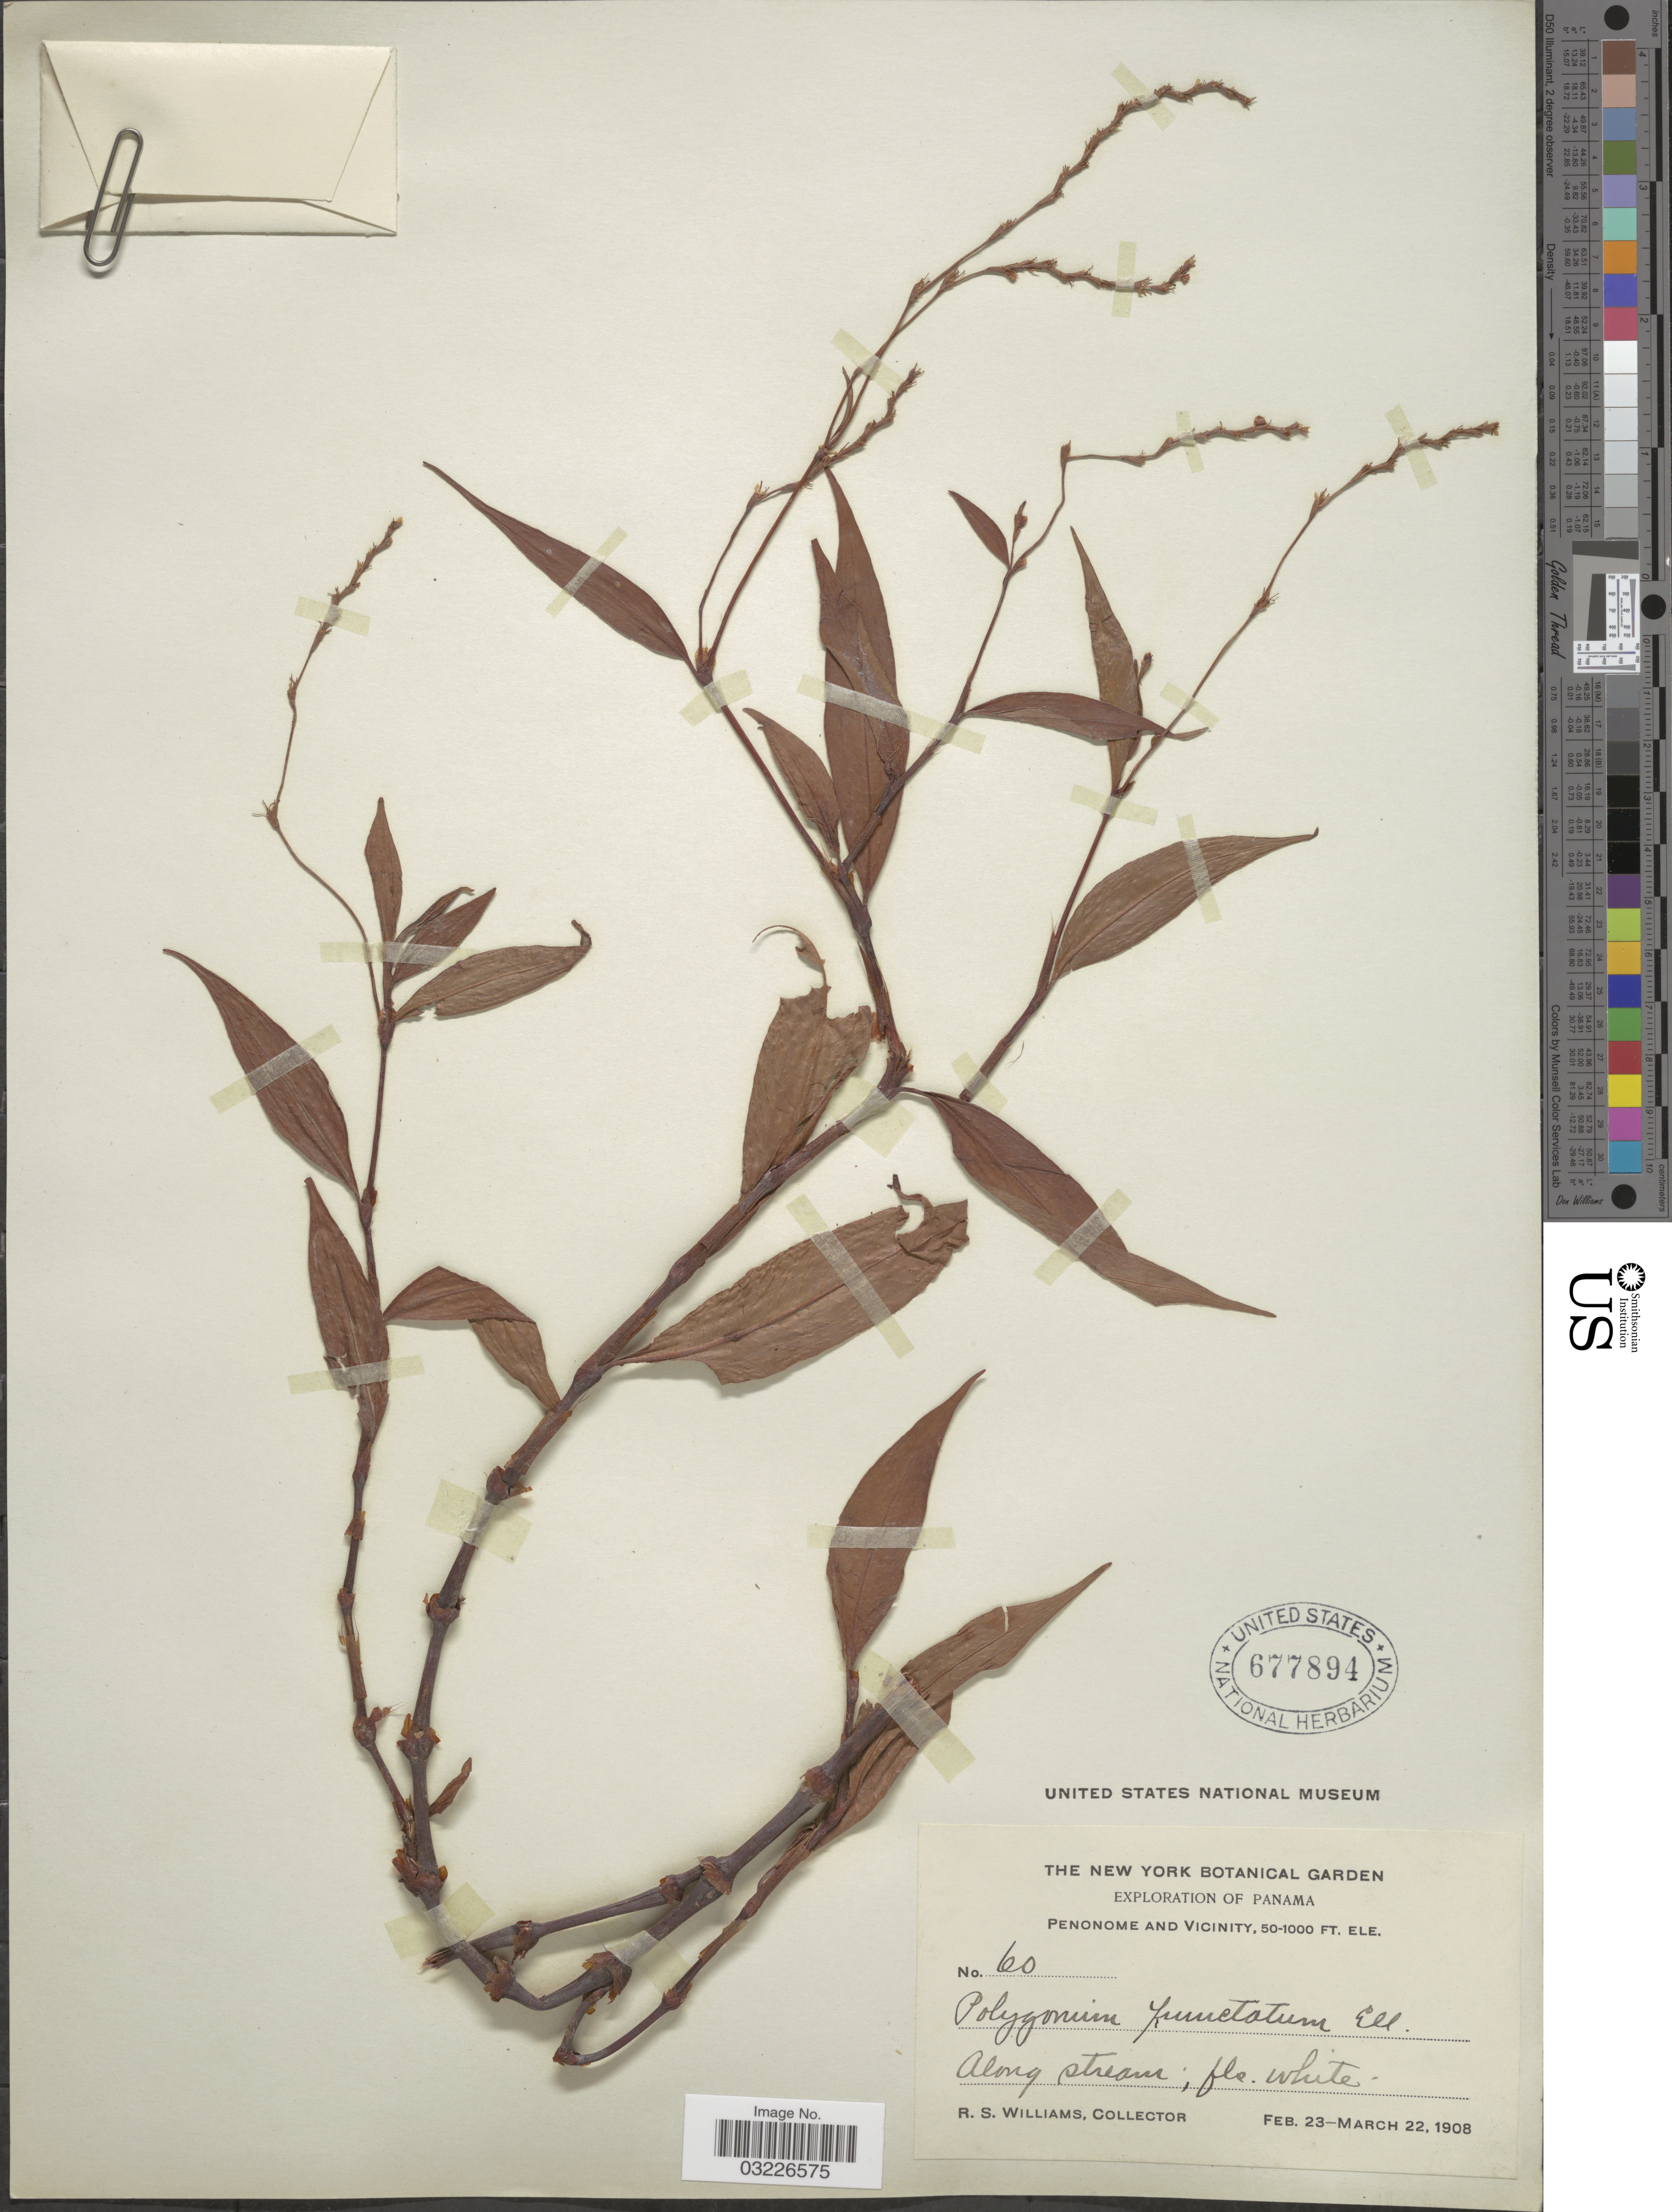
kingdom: Plantae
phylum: Tracheophyta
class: Magnoliopsida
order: Caryophyllales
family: Polygonaceae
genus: Persicaria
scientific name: Persicaria sp.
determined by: Atha, D. E.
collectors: R. S. Williams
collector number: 60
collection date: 1908-02-23/1908-03-22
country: Panama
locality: Penonome and Vicinity.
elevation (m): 15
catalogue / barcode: US 677894